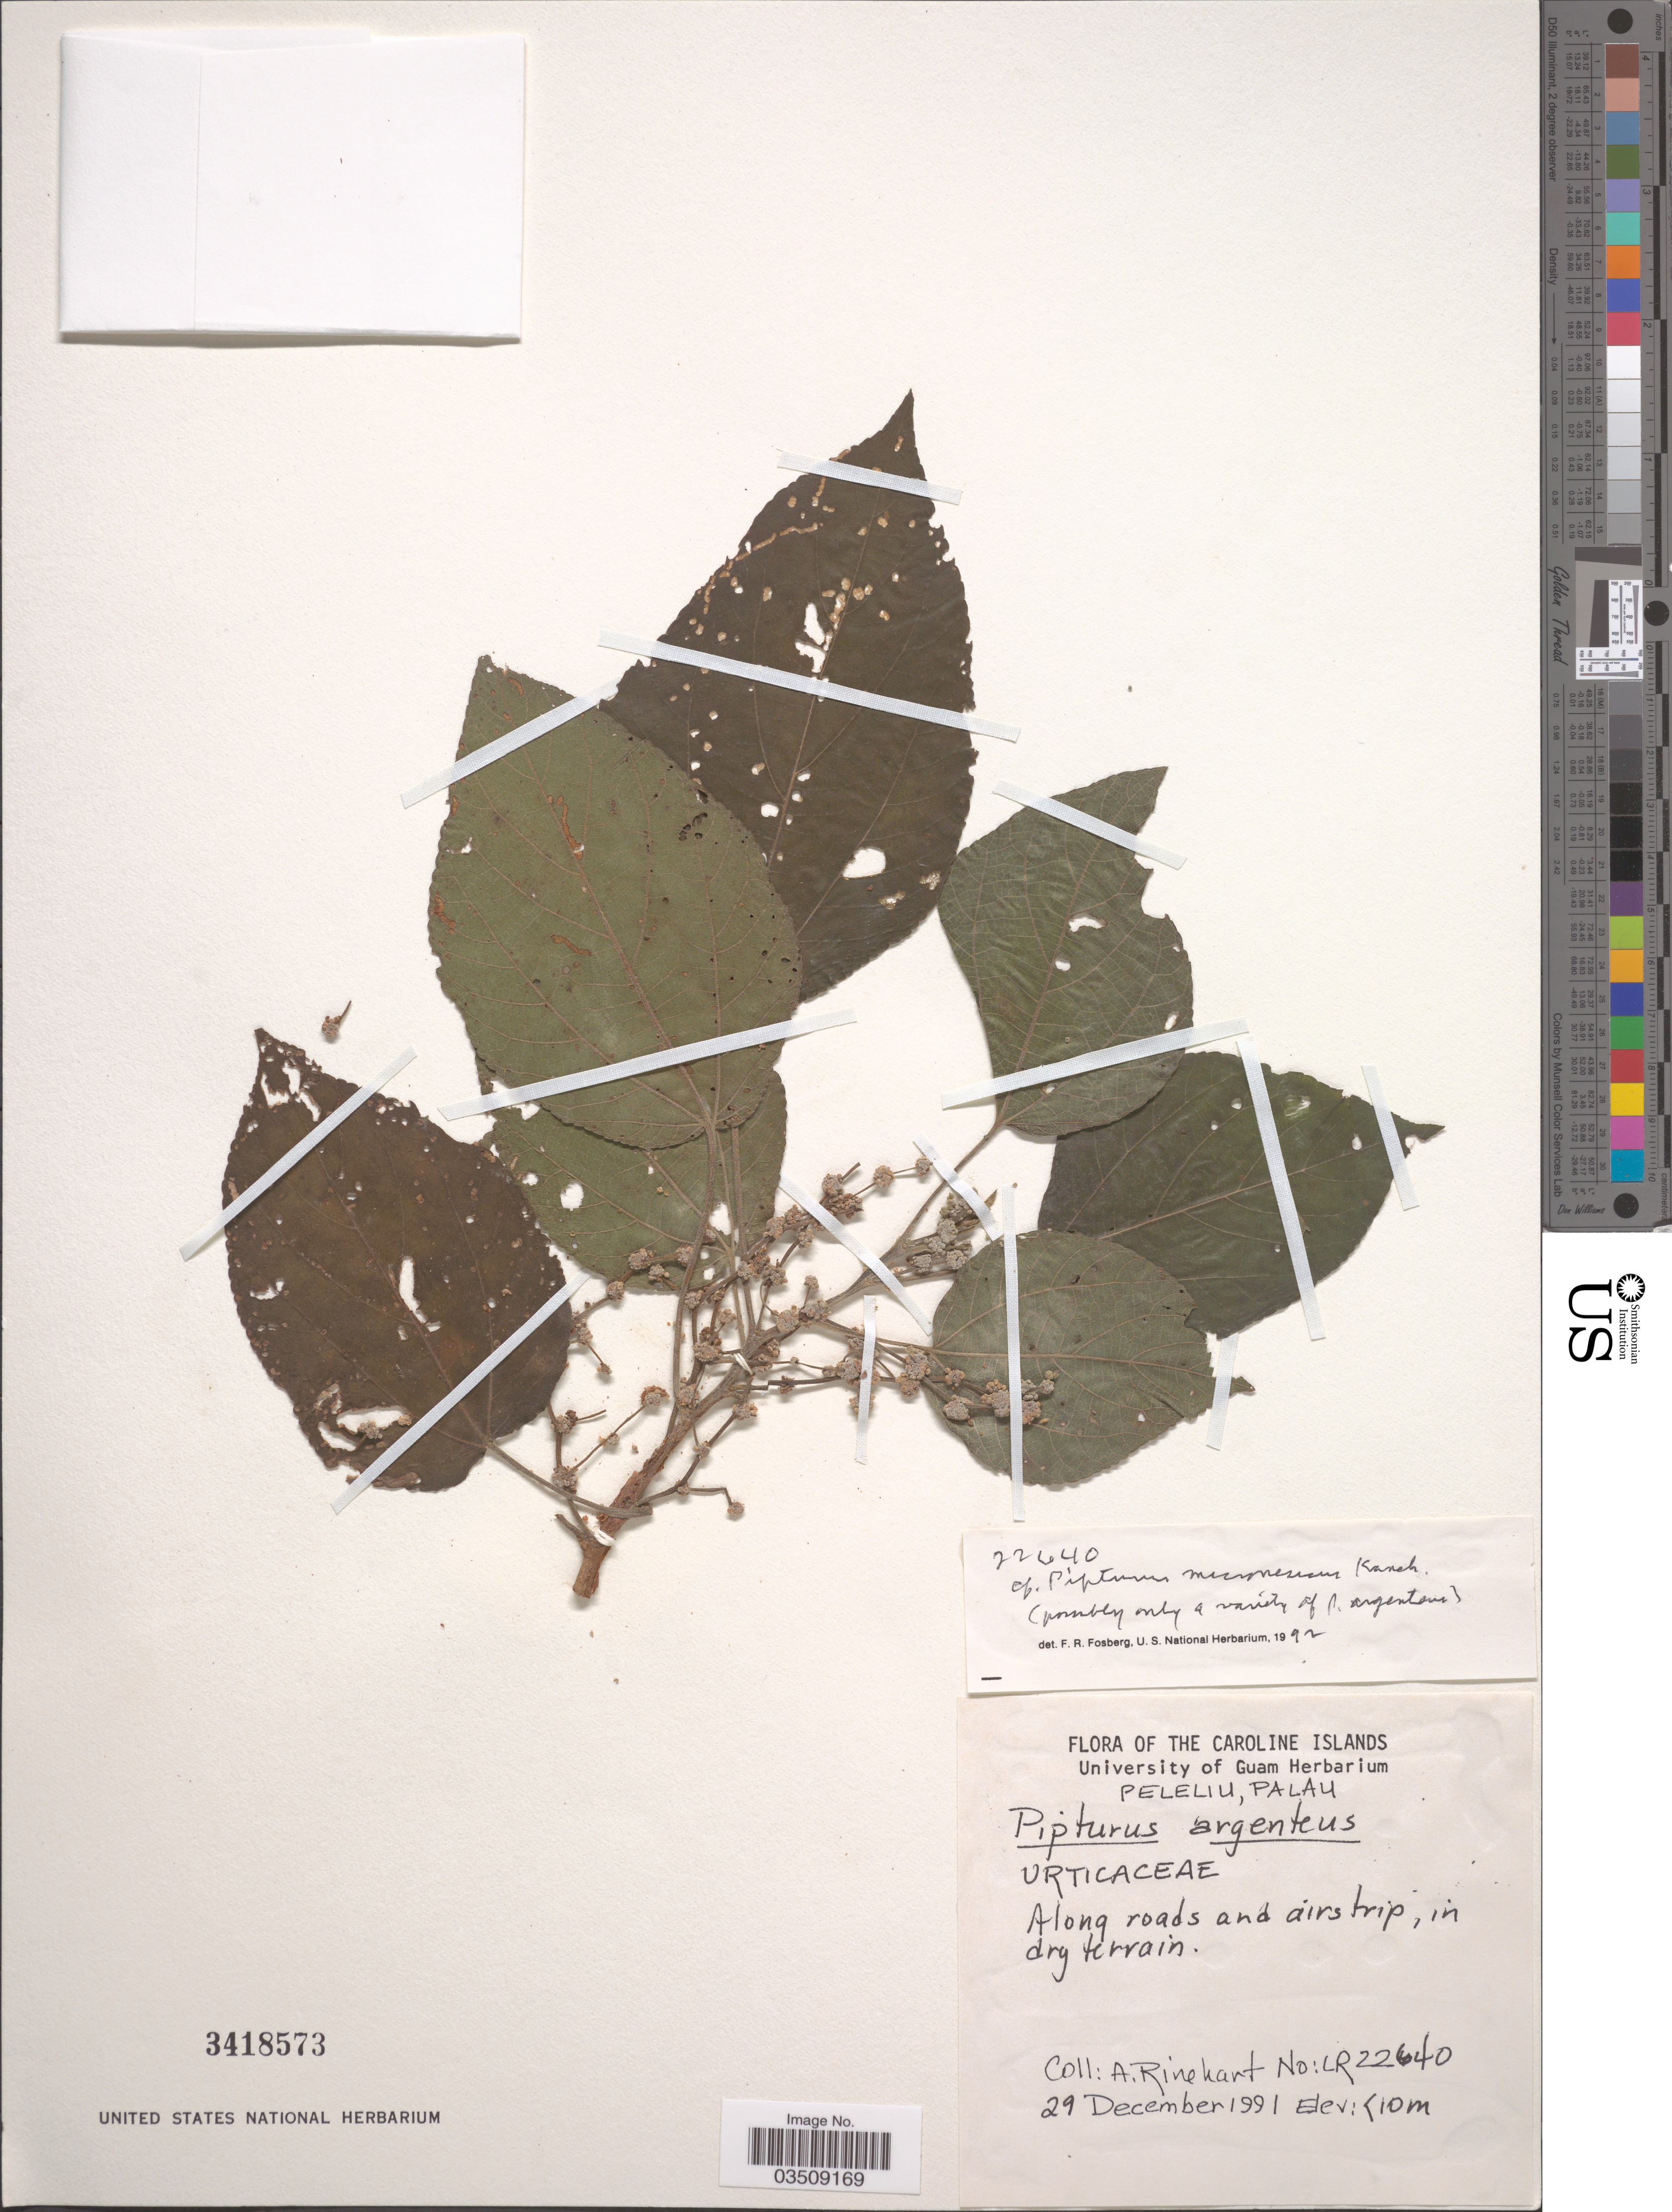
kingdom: Plantae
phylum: Tracheophyta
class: Magnoliopsida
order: Rosales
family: Urticaceae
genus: Pipturus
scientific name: Pipturus argenteus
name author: (G. Forst.) Wedd.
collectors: A. Rinehart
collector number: LR22640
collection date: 1991-12-29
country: Palau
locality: Caroline Islands. Peleliu, Palau. Along roads and airstrip, in dry terrain.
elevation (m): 10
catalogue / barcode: US 3418573